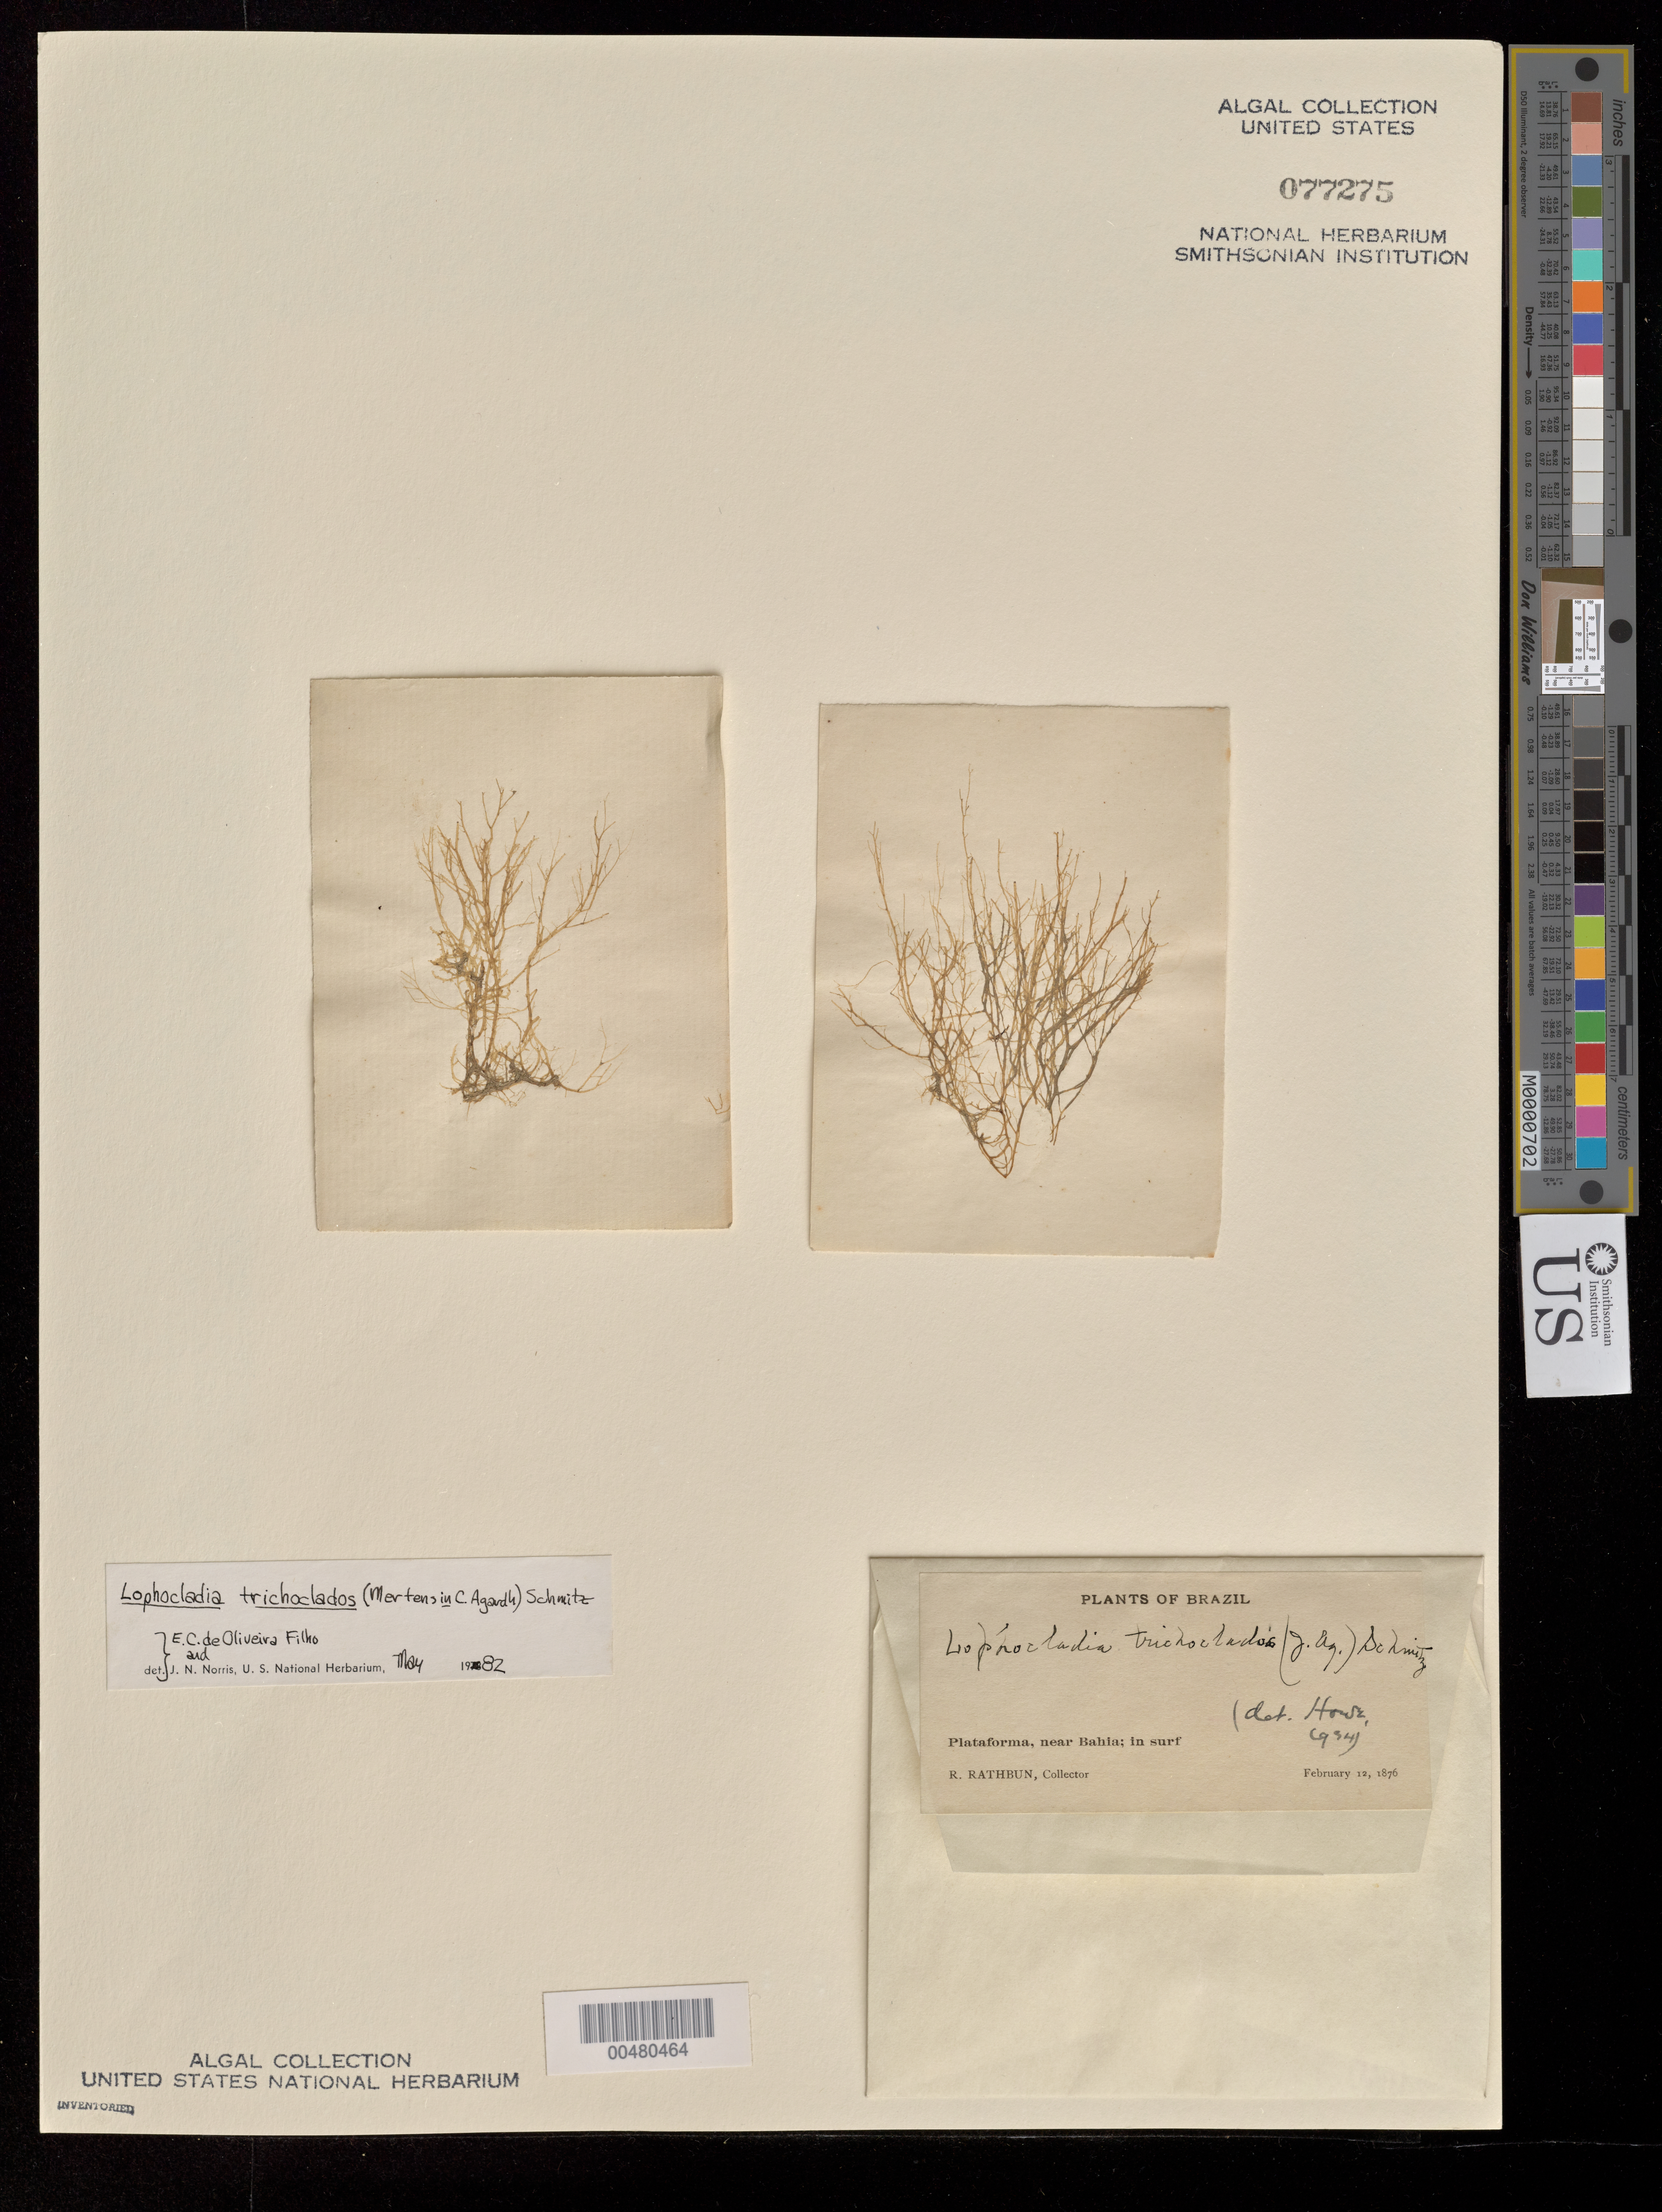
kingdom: Plantae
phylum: Rhodophyta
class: Florideophyceae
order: Ceramiales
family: Rhodomelaceae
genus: Lophocladia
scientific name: Lophocladia trichoclados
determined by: Oliveira, E. C.; Norris, J. N.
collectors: R. Rathbun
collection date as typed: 12 Feb 1876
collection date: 1876-02-12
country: Brazil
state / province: Bahia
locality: Plataforma, near Salvador (Bahia)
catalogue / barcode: US 77275